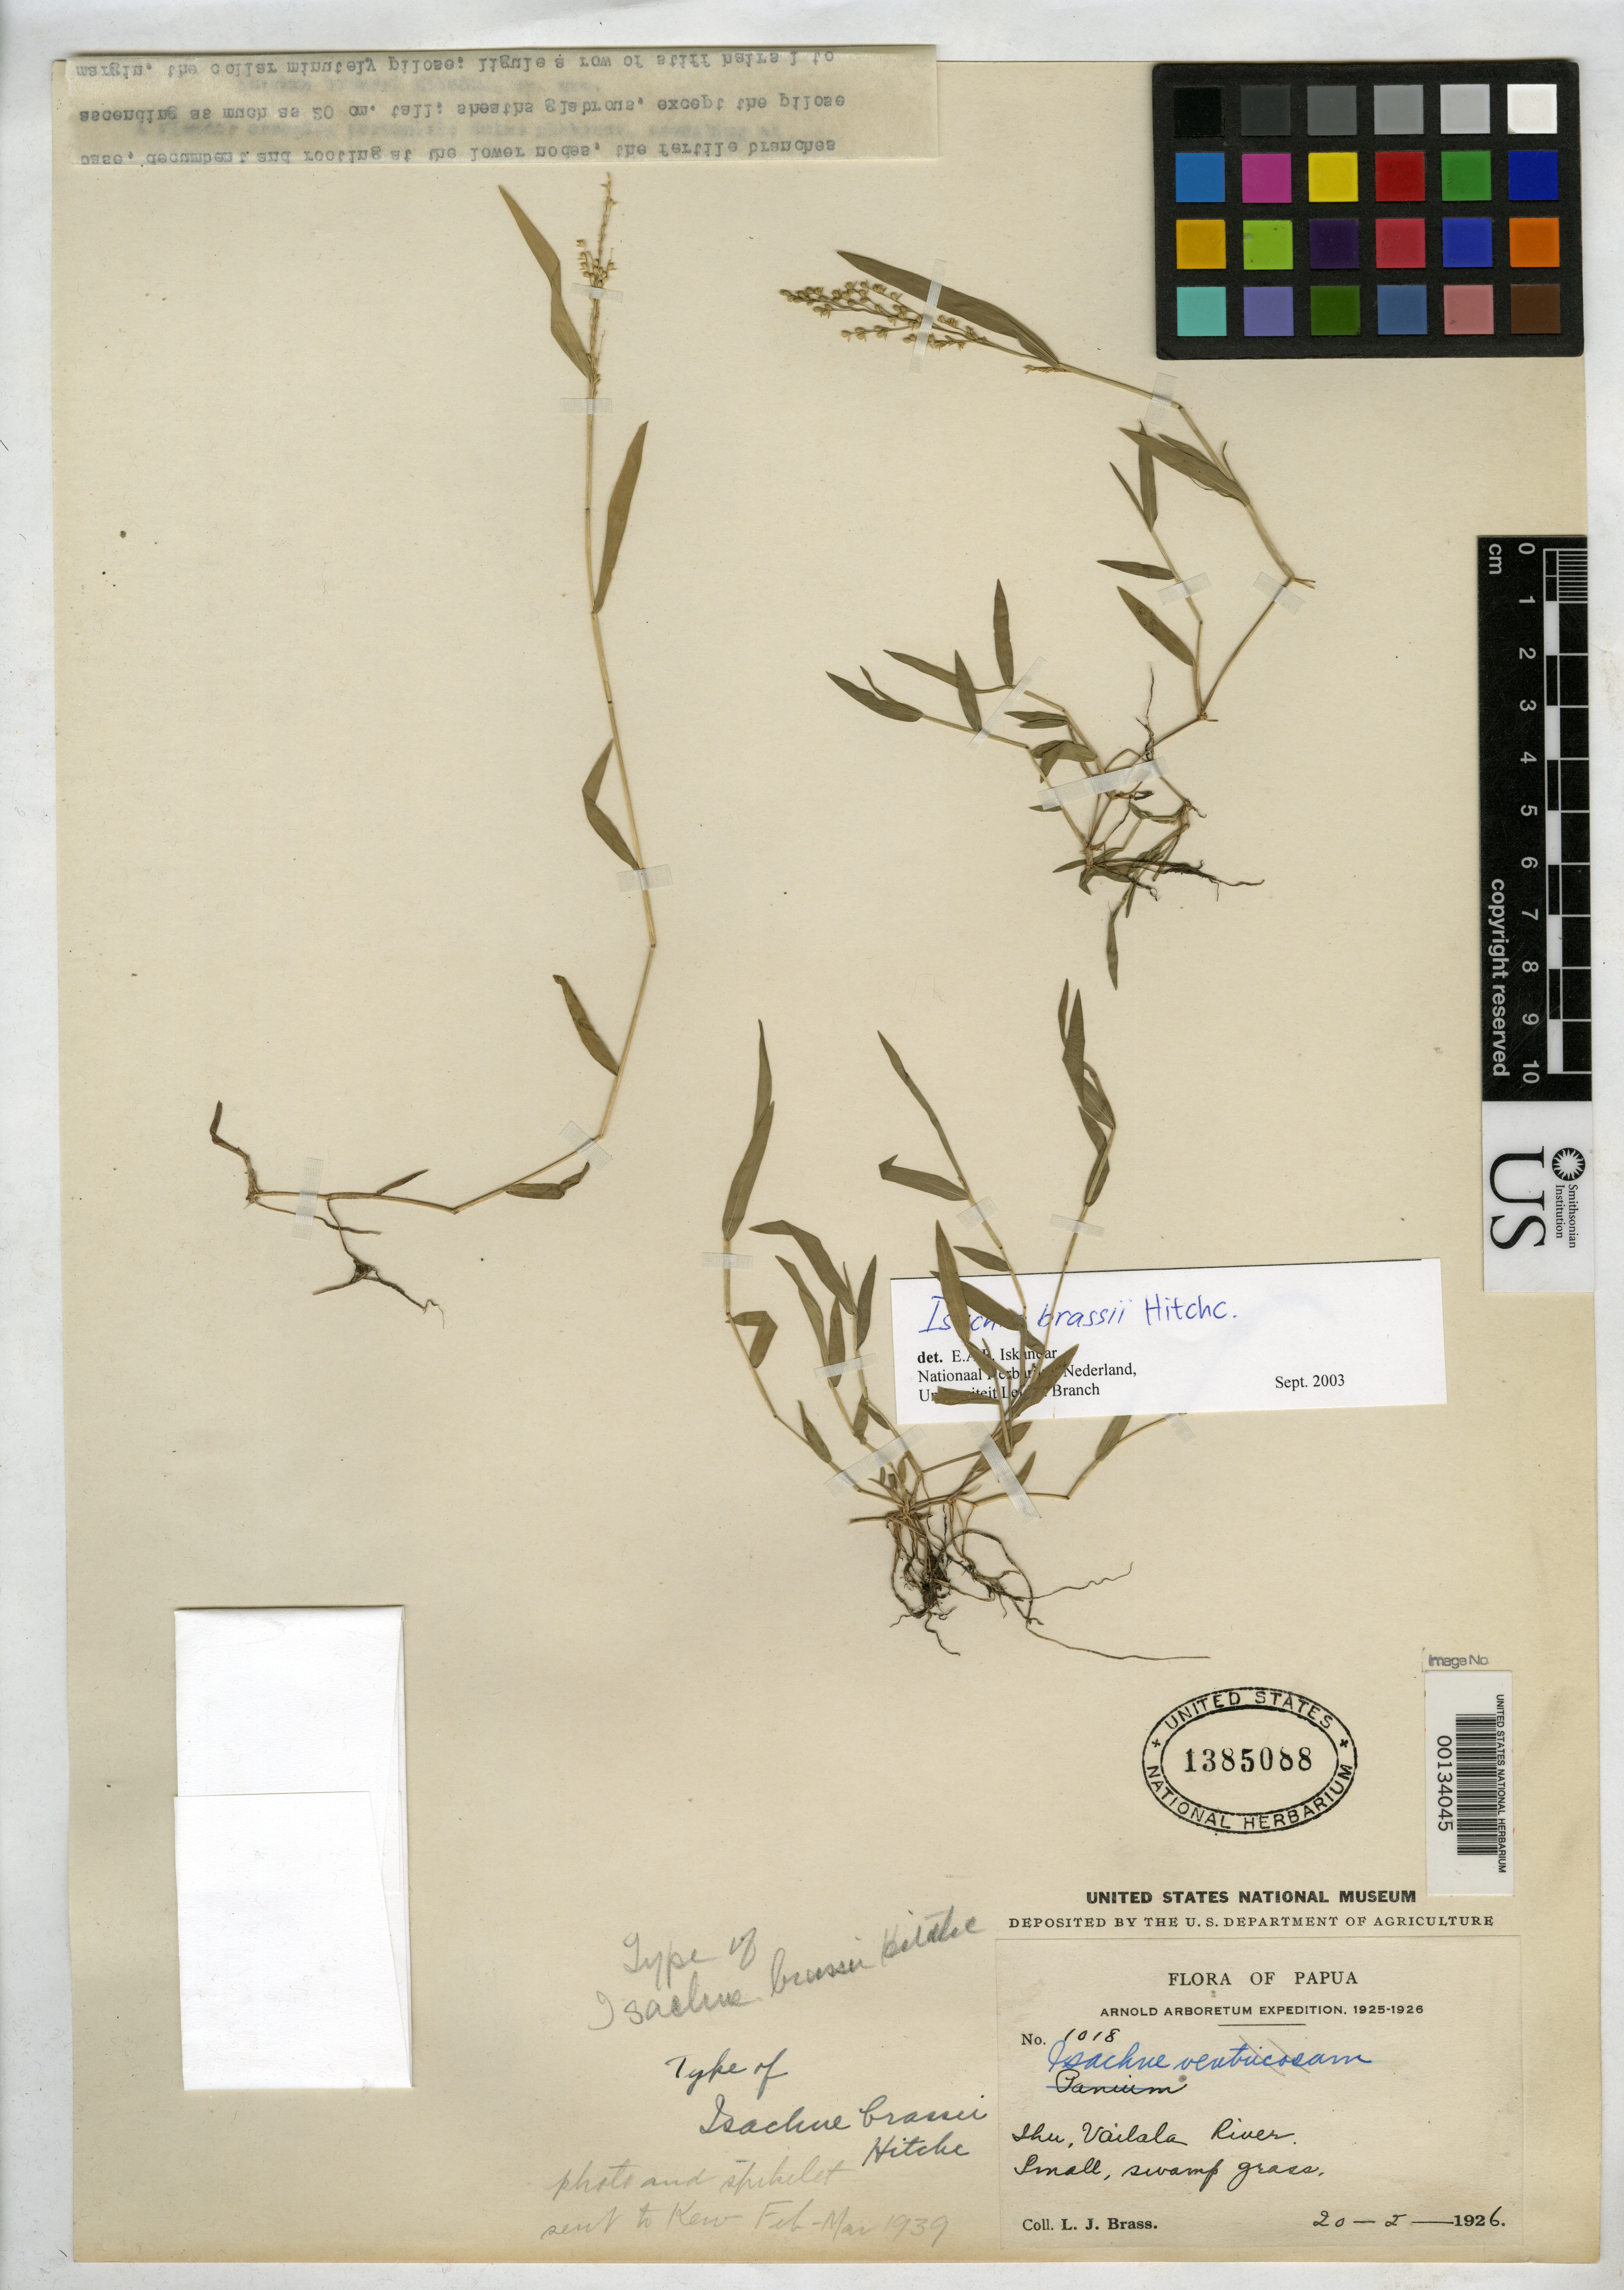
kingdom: Plantae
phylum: Tracheophyta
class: Liliopsida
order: Poales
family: Poaceae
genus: Isachne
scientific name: Isachne brassii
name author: Hitchc.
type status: Holotype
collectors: L. J. Brass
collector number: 1018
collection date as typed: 20 Feb 1926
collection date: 1926-02-20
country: Papua New Guinea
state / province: Gulf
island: New Guinea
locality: Ihu, Vailala River.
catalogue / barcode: US 1385088